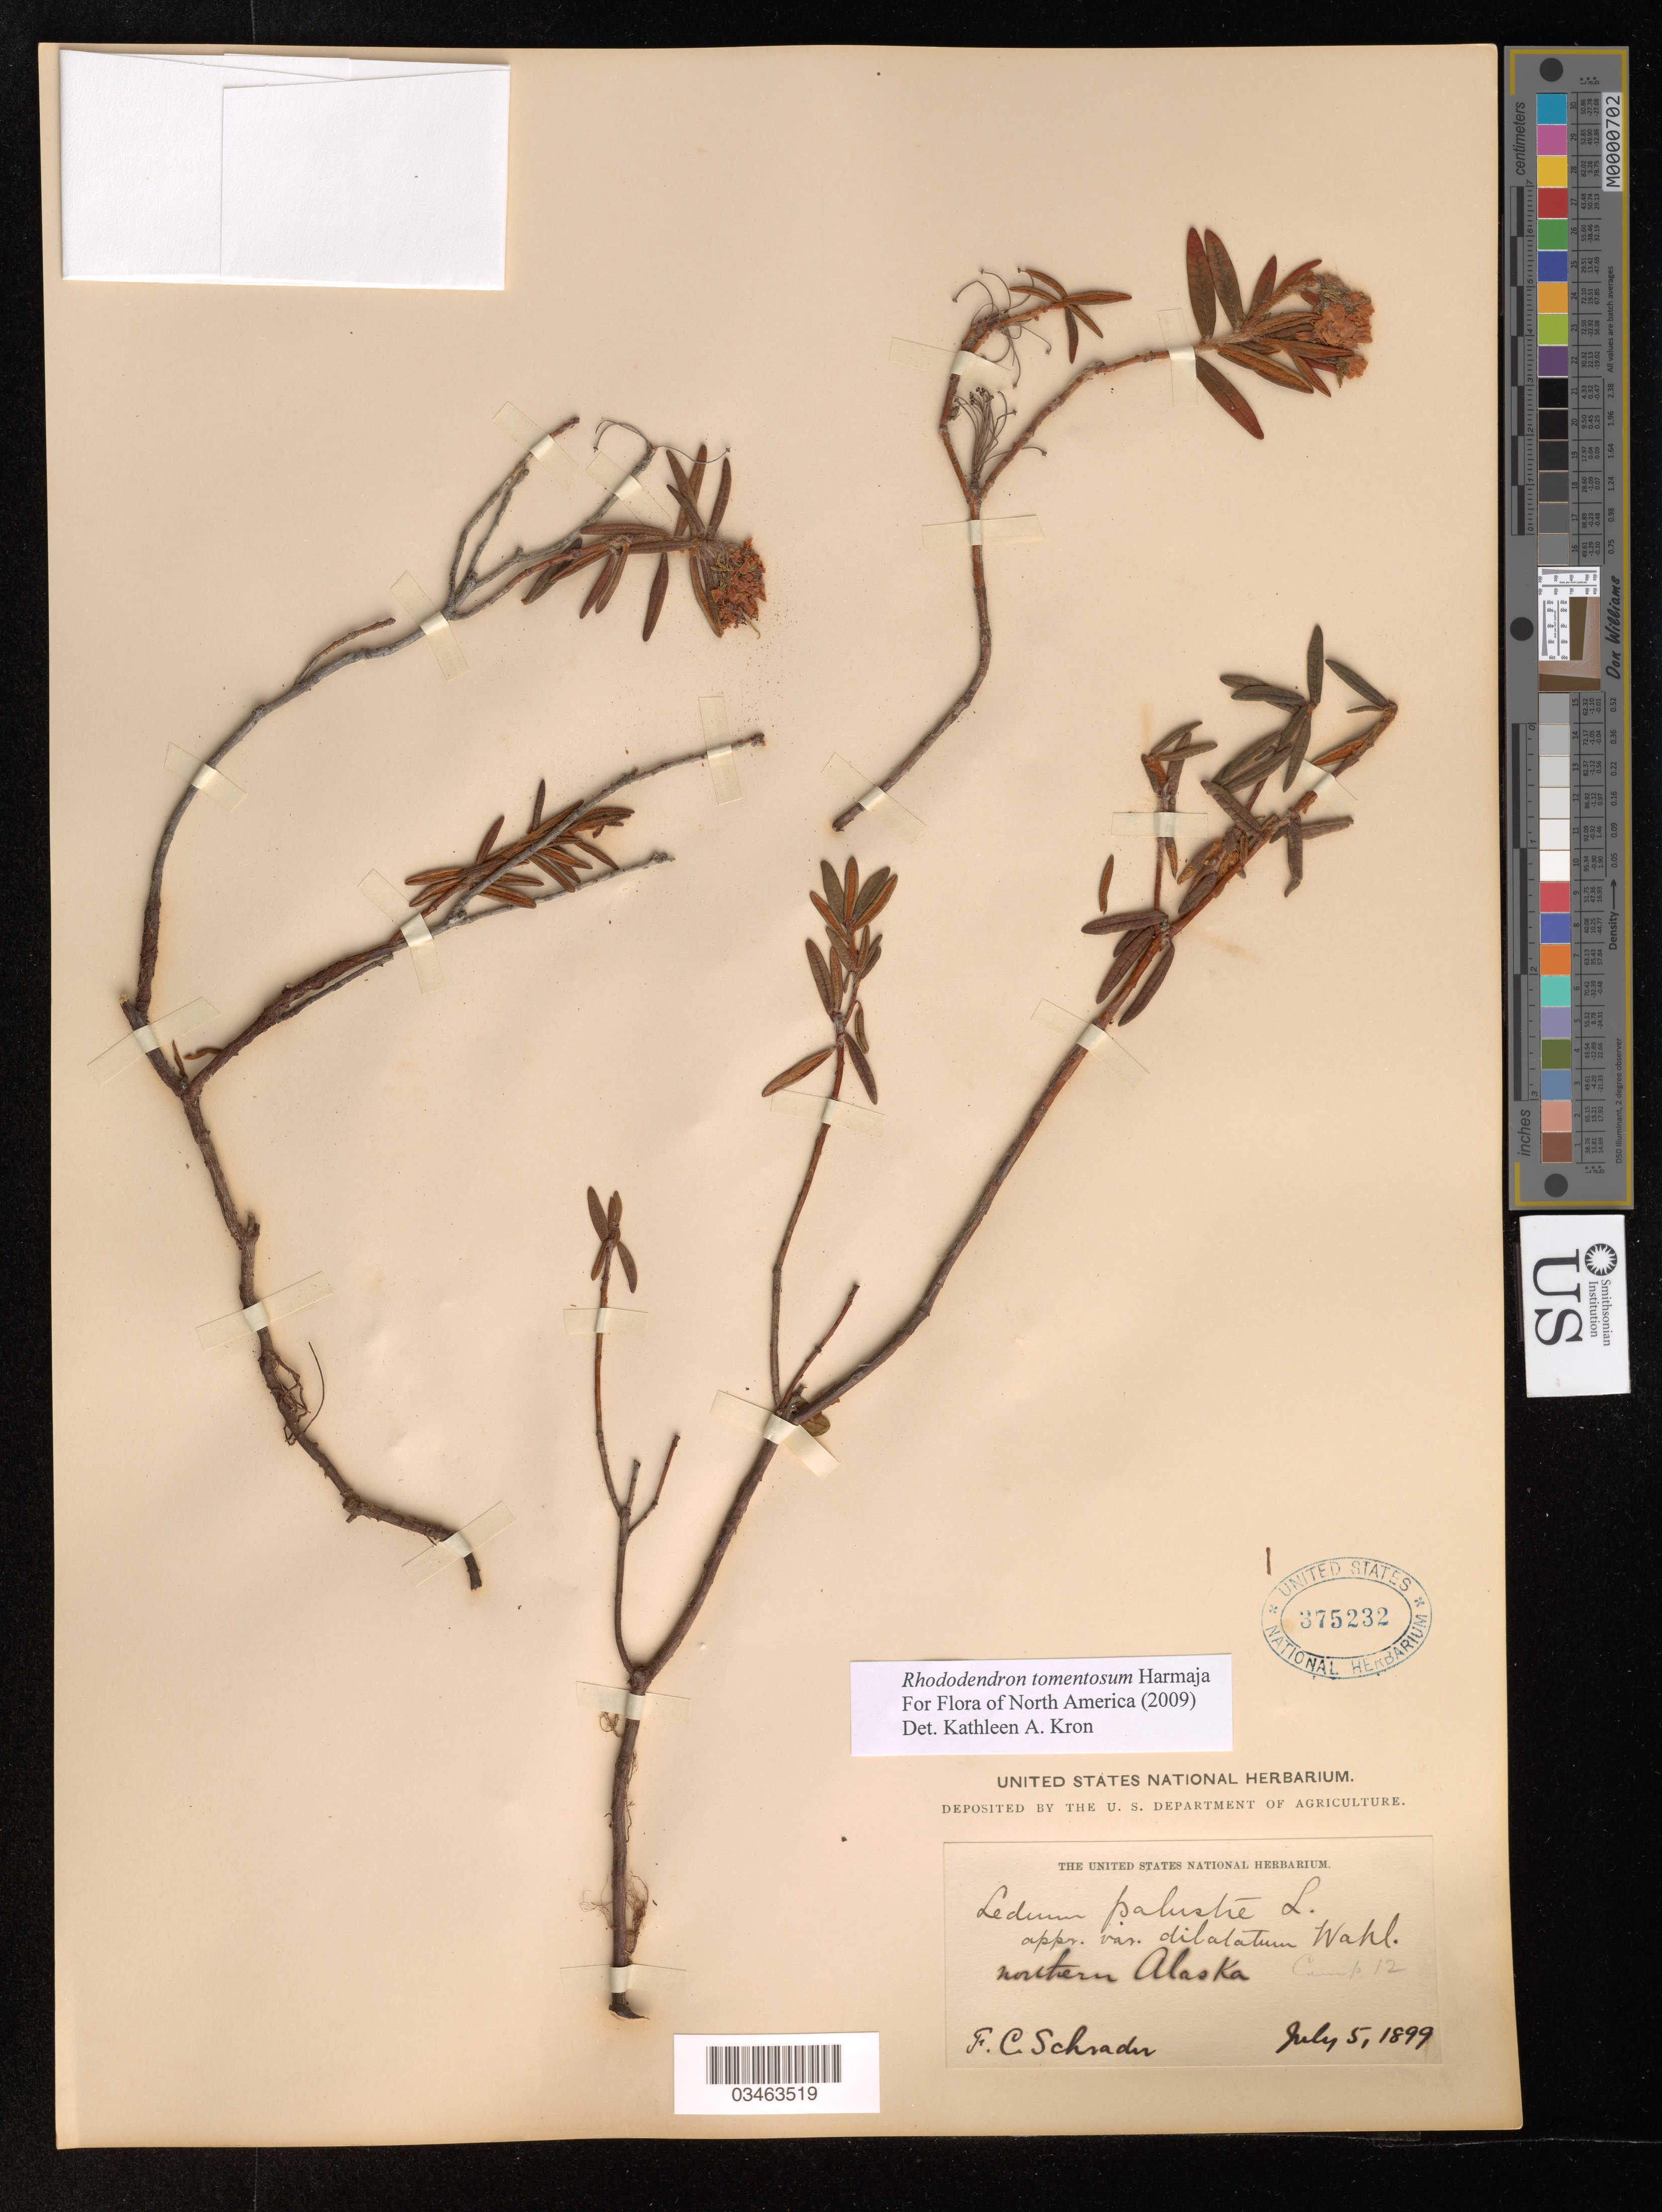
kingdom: Plantae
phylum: Tracheophyta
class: Magnoliopsida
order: Ericales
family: Ericaceae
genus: Rhododendron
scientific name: Rhododendron tomentosum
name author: Harmaja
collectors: F. C. Schrader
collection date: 1899-07-05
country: United States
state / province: Alaska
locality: Northern Alaska Camp 12.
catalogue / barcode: US 375232